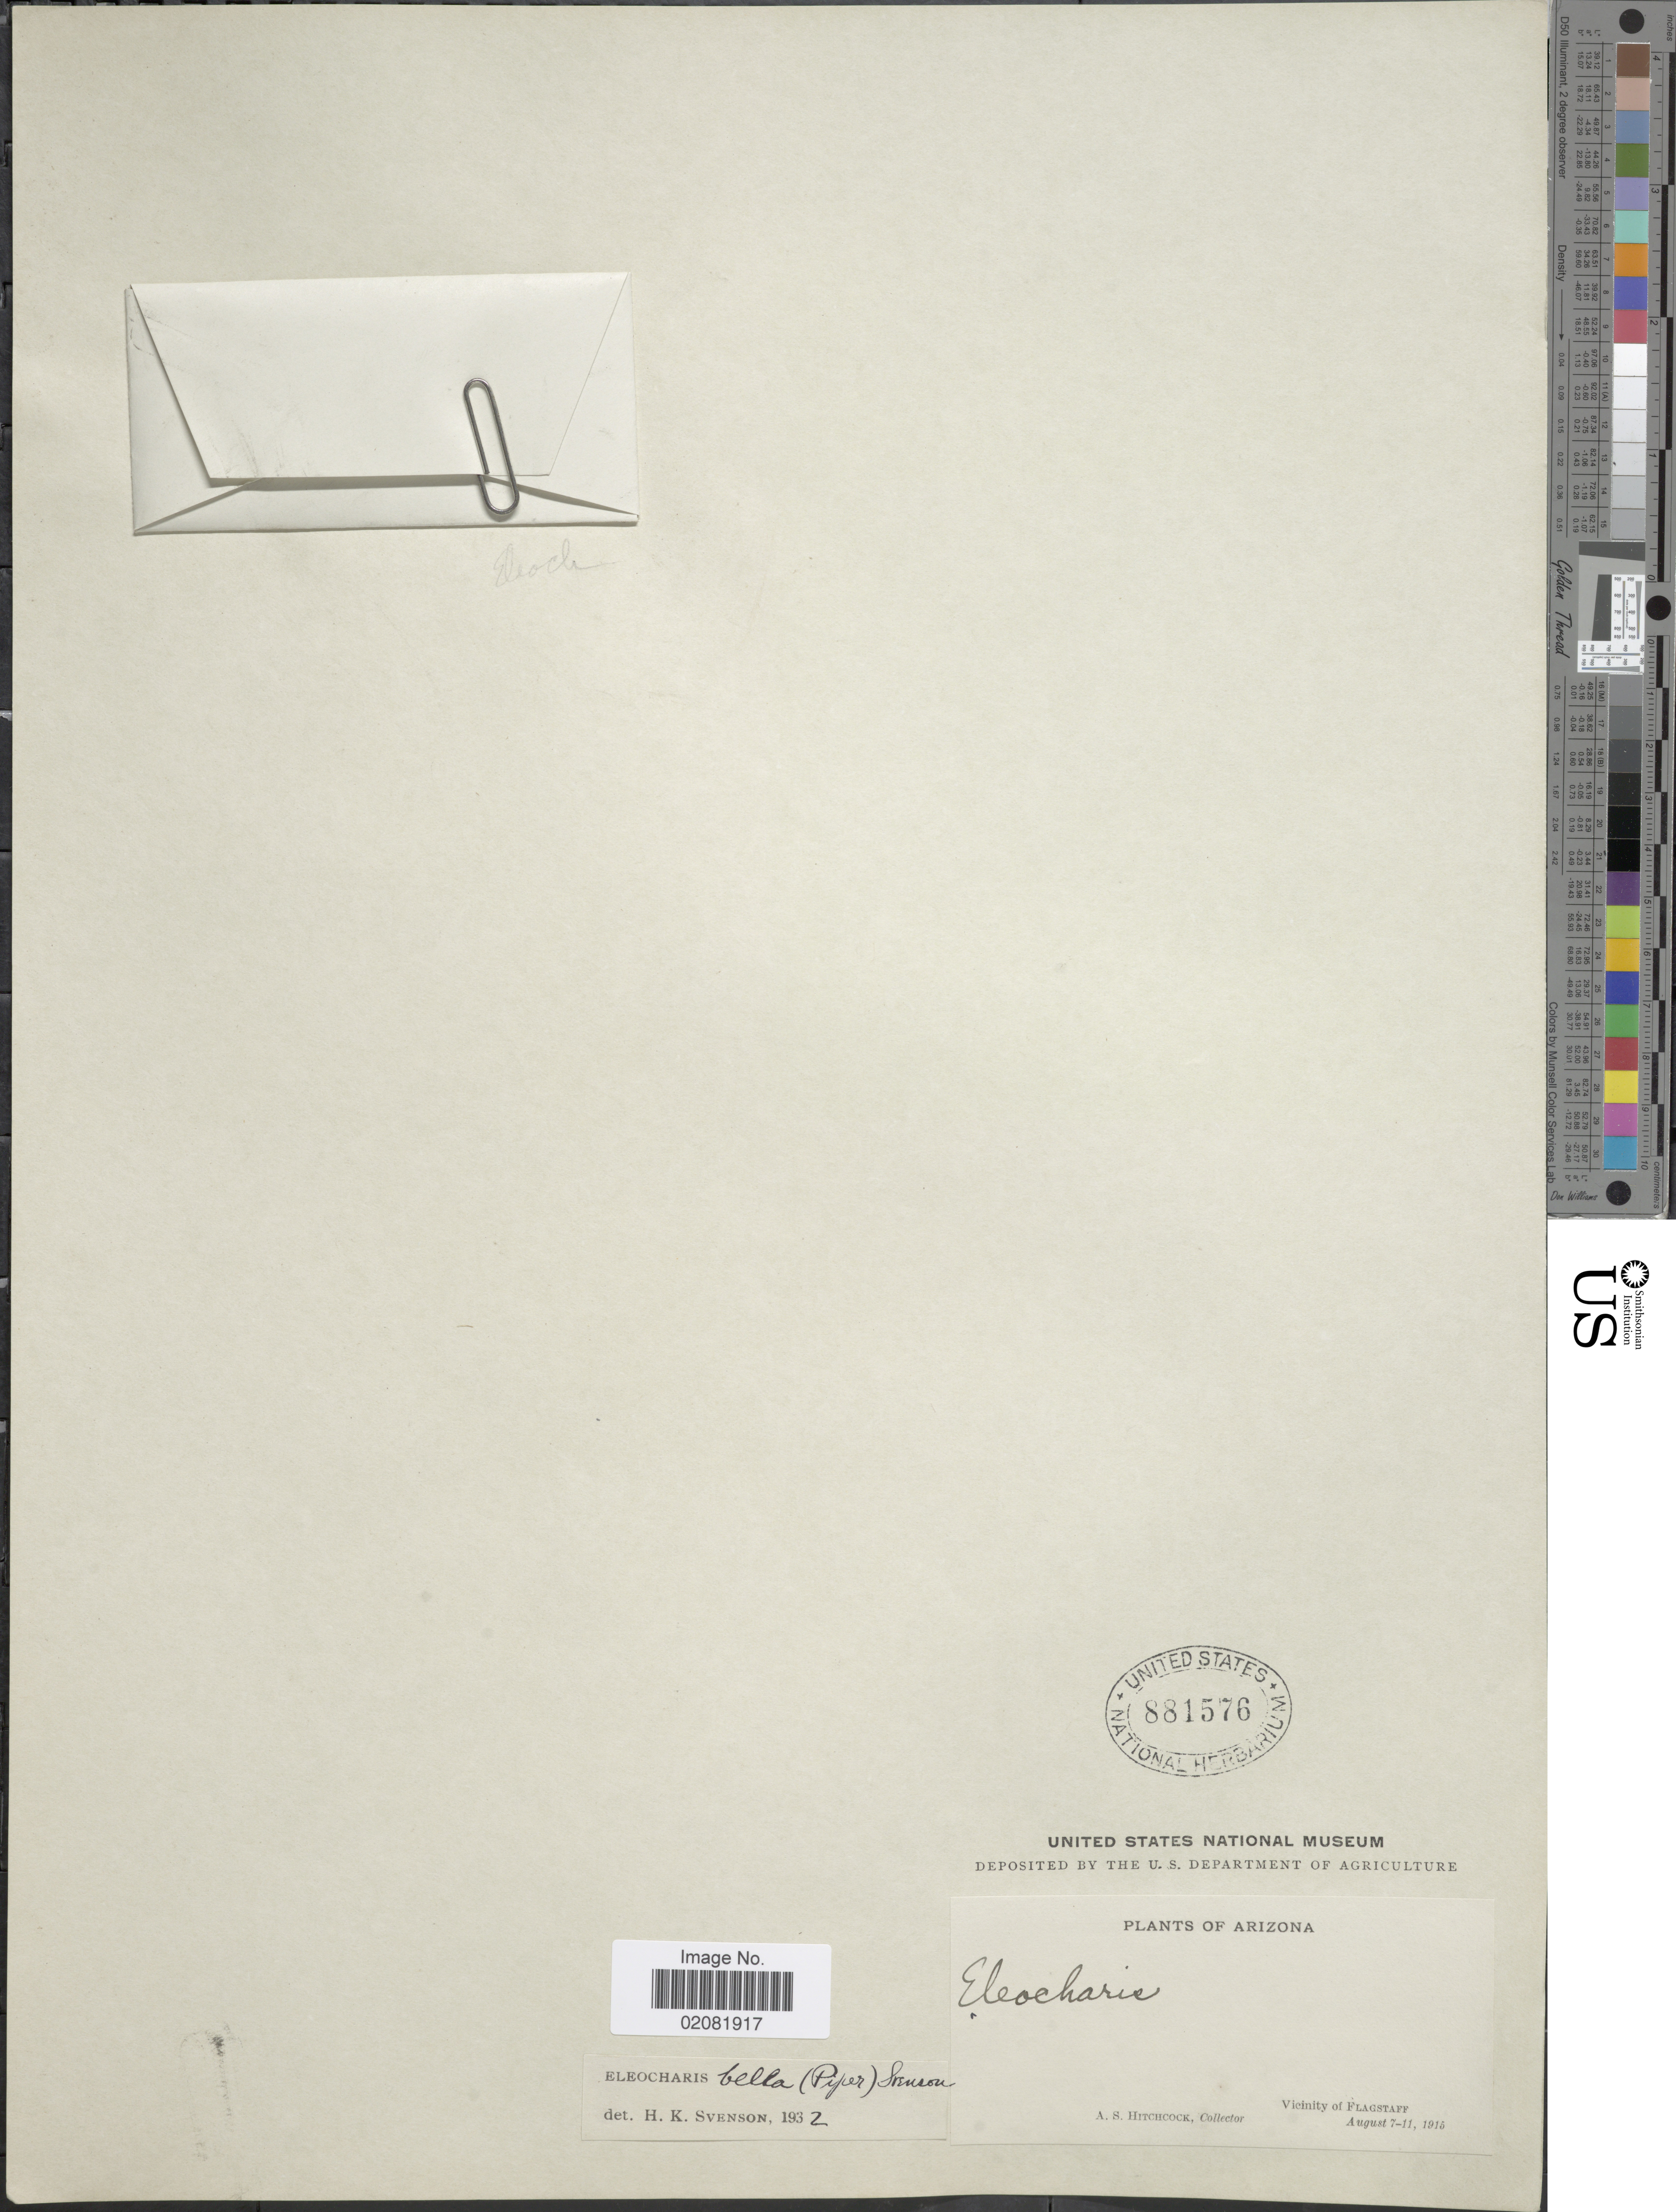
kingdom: Plantae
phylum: Tracheophyta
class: Liliopsida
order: Poales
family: Cyperaceae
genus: Eleocharis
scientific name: Eleocharis bella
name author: (Piper) Svenson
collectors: A. S. Hitchcock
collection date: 1915-08-07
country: United States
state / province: Arizona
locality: Vicinity of Flagstaff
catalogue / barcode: US 881576